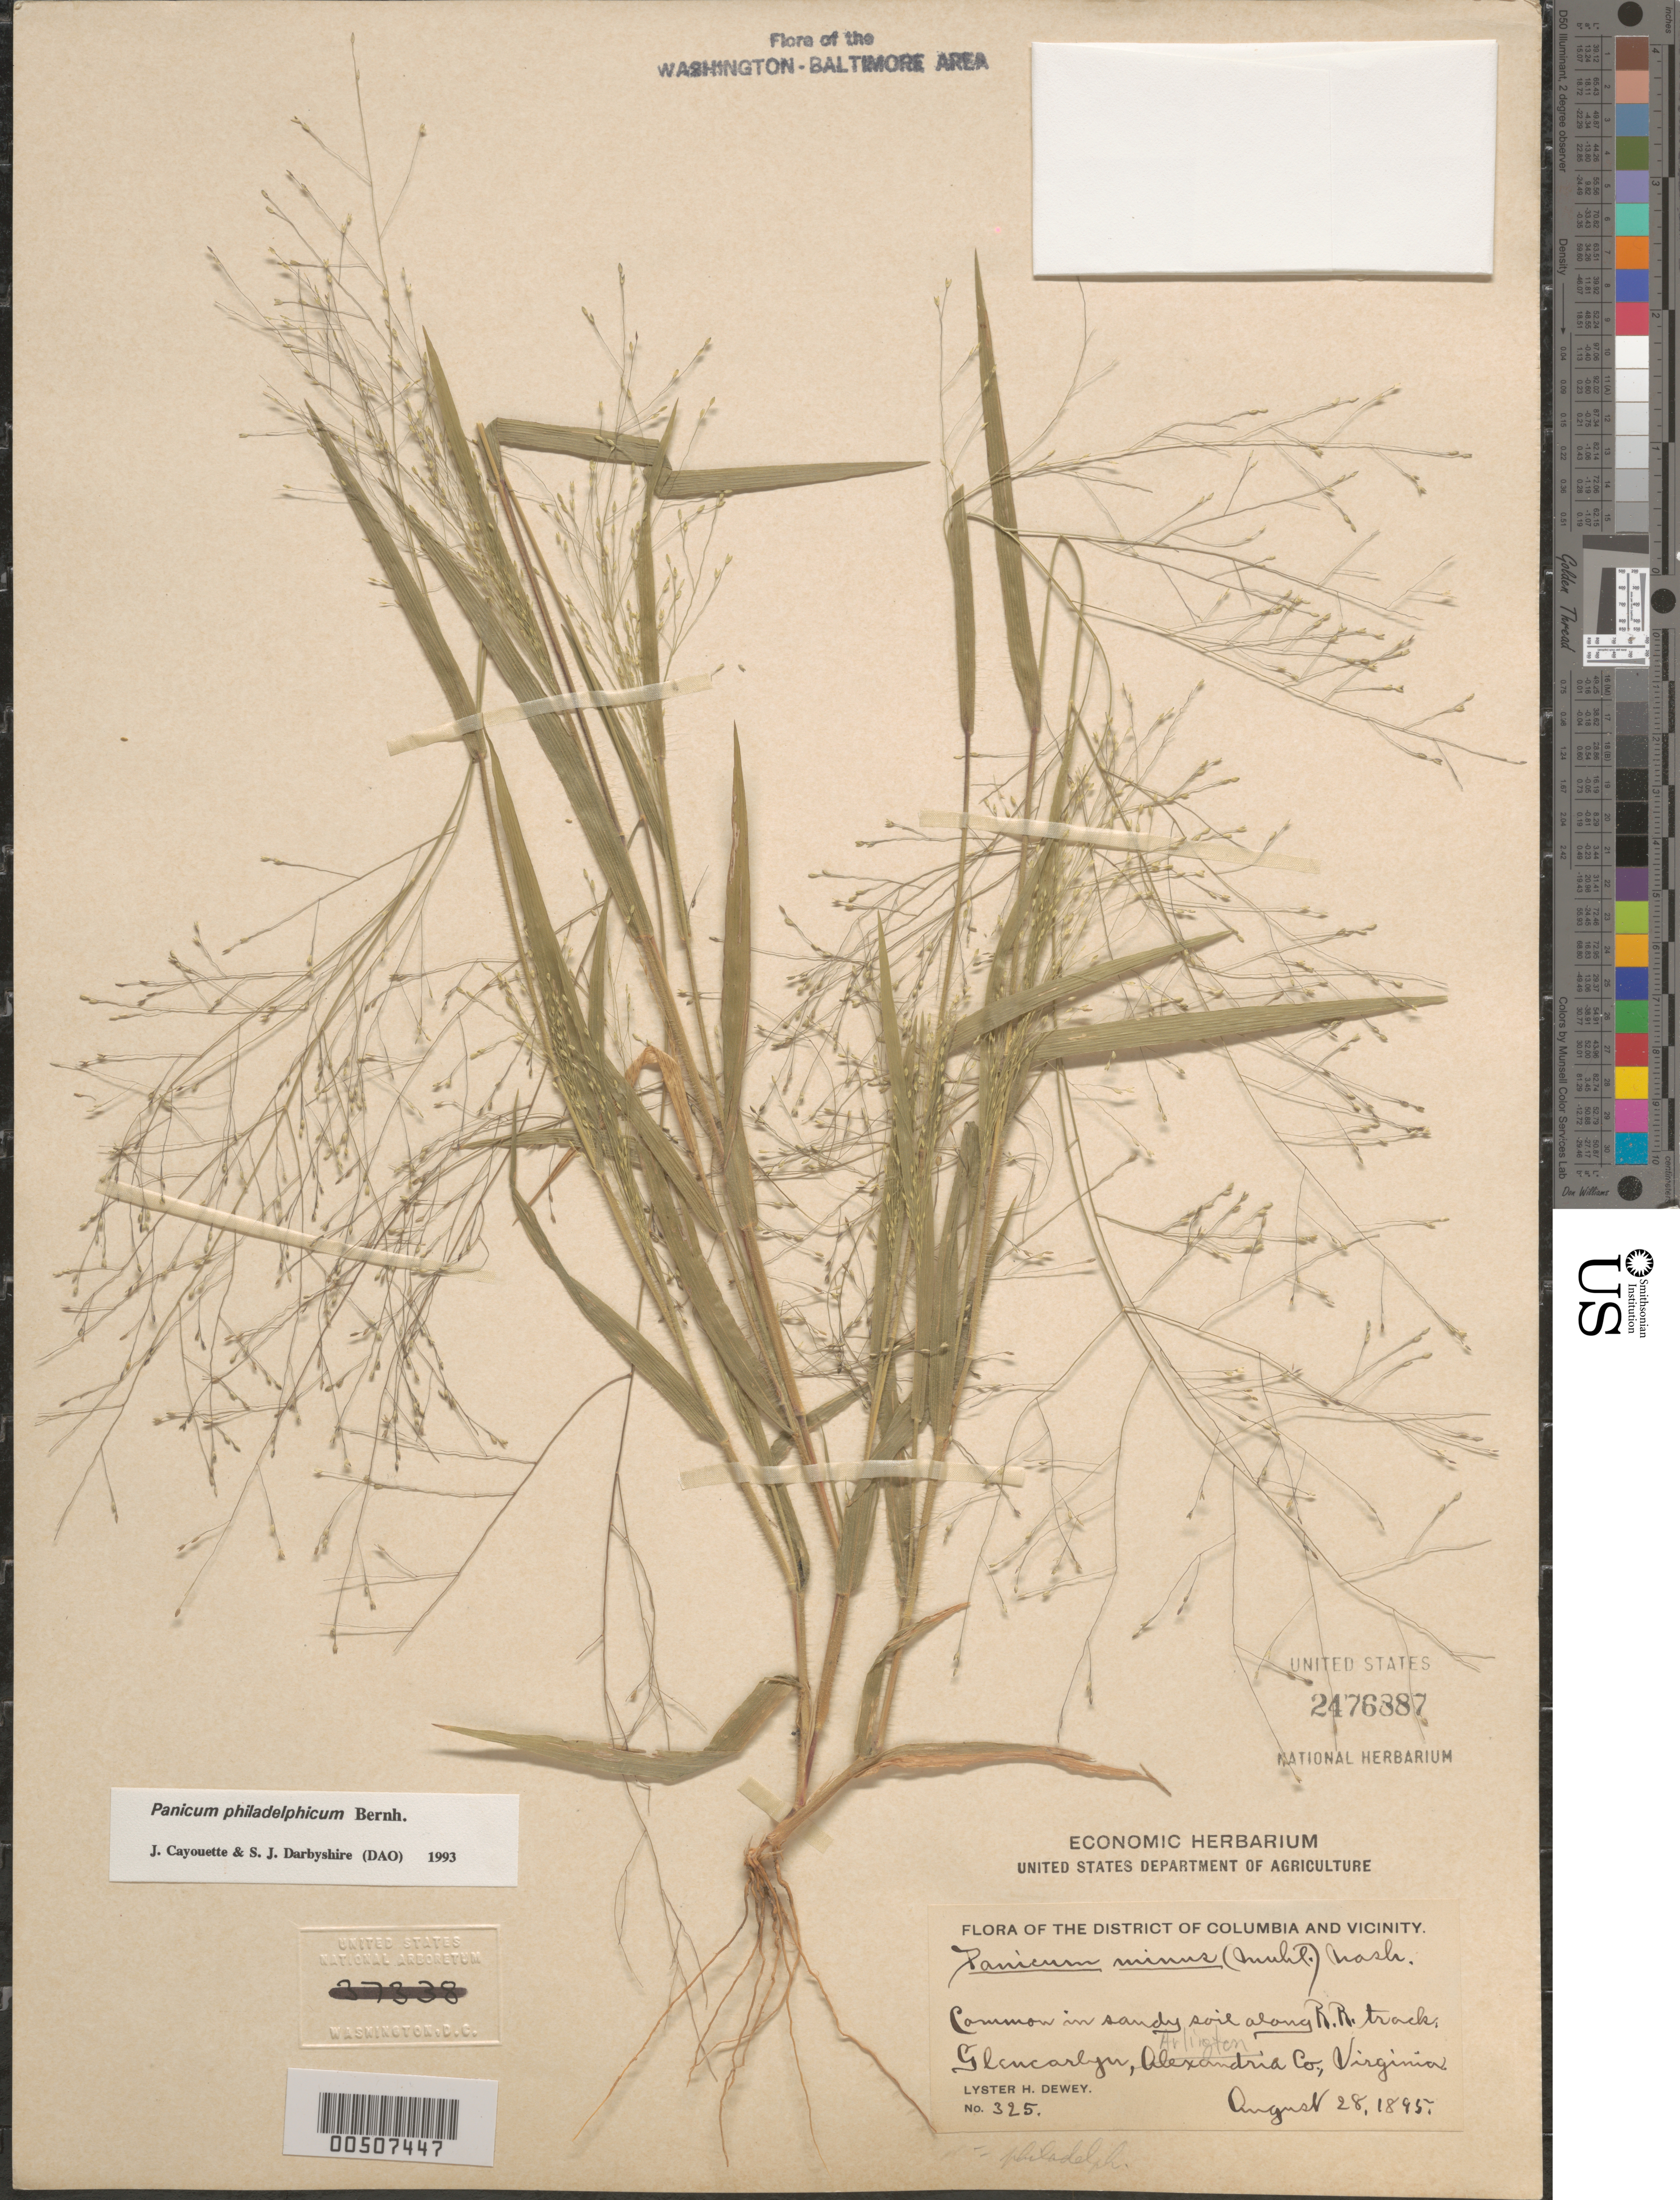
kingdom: Plantae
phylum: Tracheophyta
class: Liliopsida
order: Poales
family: Poaceae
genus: Panicum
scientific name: Panicum philadelphicum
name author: Bernh. ex Trin.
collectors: L. H. Dewey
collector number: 325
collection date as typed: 28 Aug 1895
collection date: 1895-08-28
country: United States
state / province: Virginia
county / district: Arlington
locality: Glencarlyn, along RR Tracks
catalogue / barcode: US 2476887